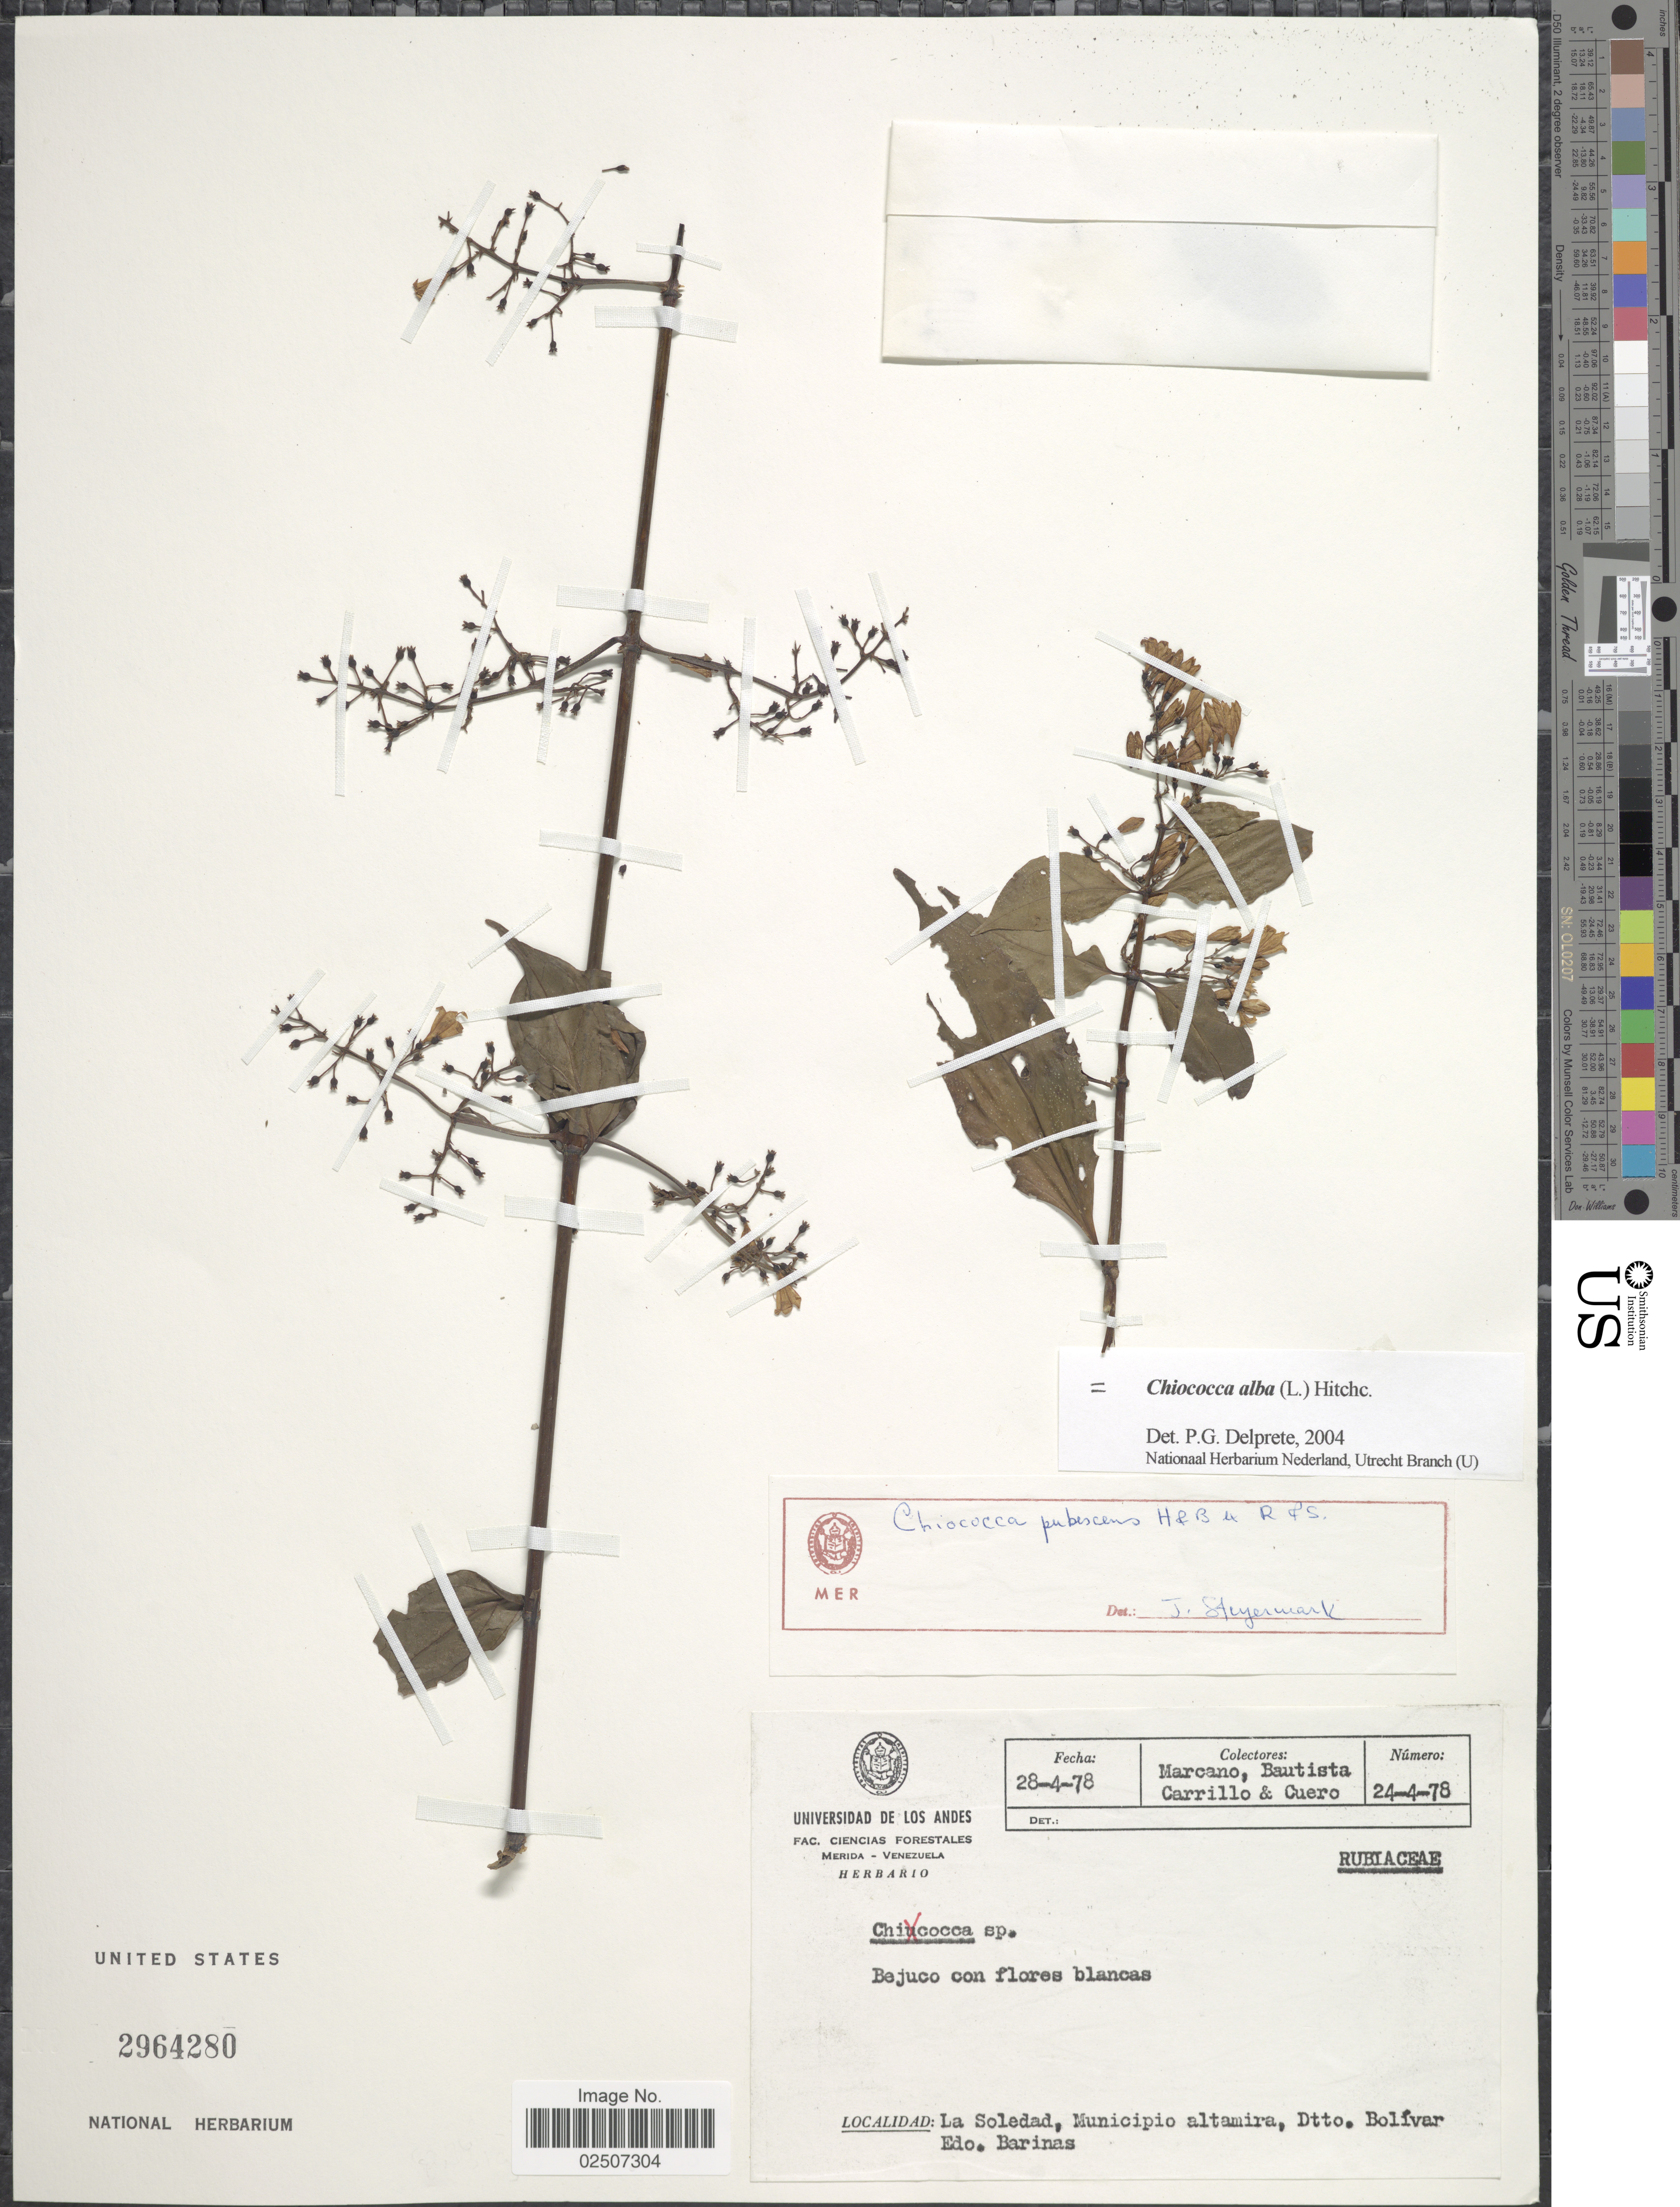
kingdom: Plantae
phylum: Tracheophyta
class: Magnoliopsida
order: Gentianales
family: Rubiaceae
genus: Chiococca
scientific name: Chiococca alba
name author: (L.) Hitchc.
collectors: -. Marcano, -. Bautista, Carrillo & Cuero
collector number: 24-4-78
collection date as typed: Transcribed d/m/y: 28/4/78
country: Venezuela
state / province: Barinas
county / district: Bolívar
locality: La Soledd, Municipio altamira, Dtto. Bolivar, Edo. Barinas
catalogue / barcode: US 2964280